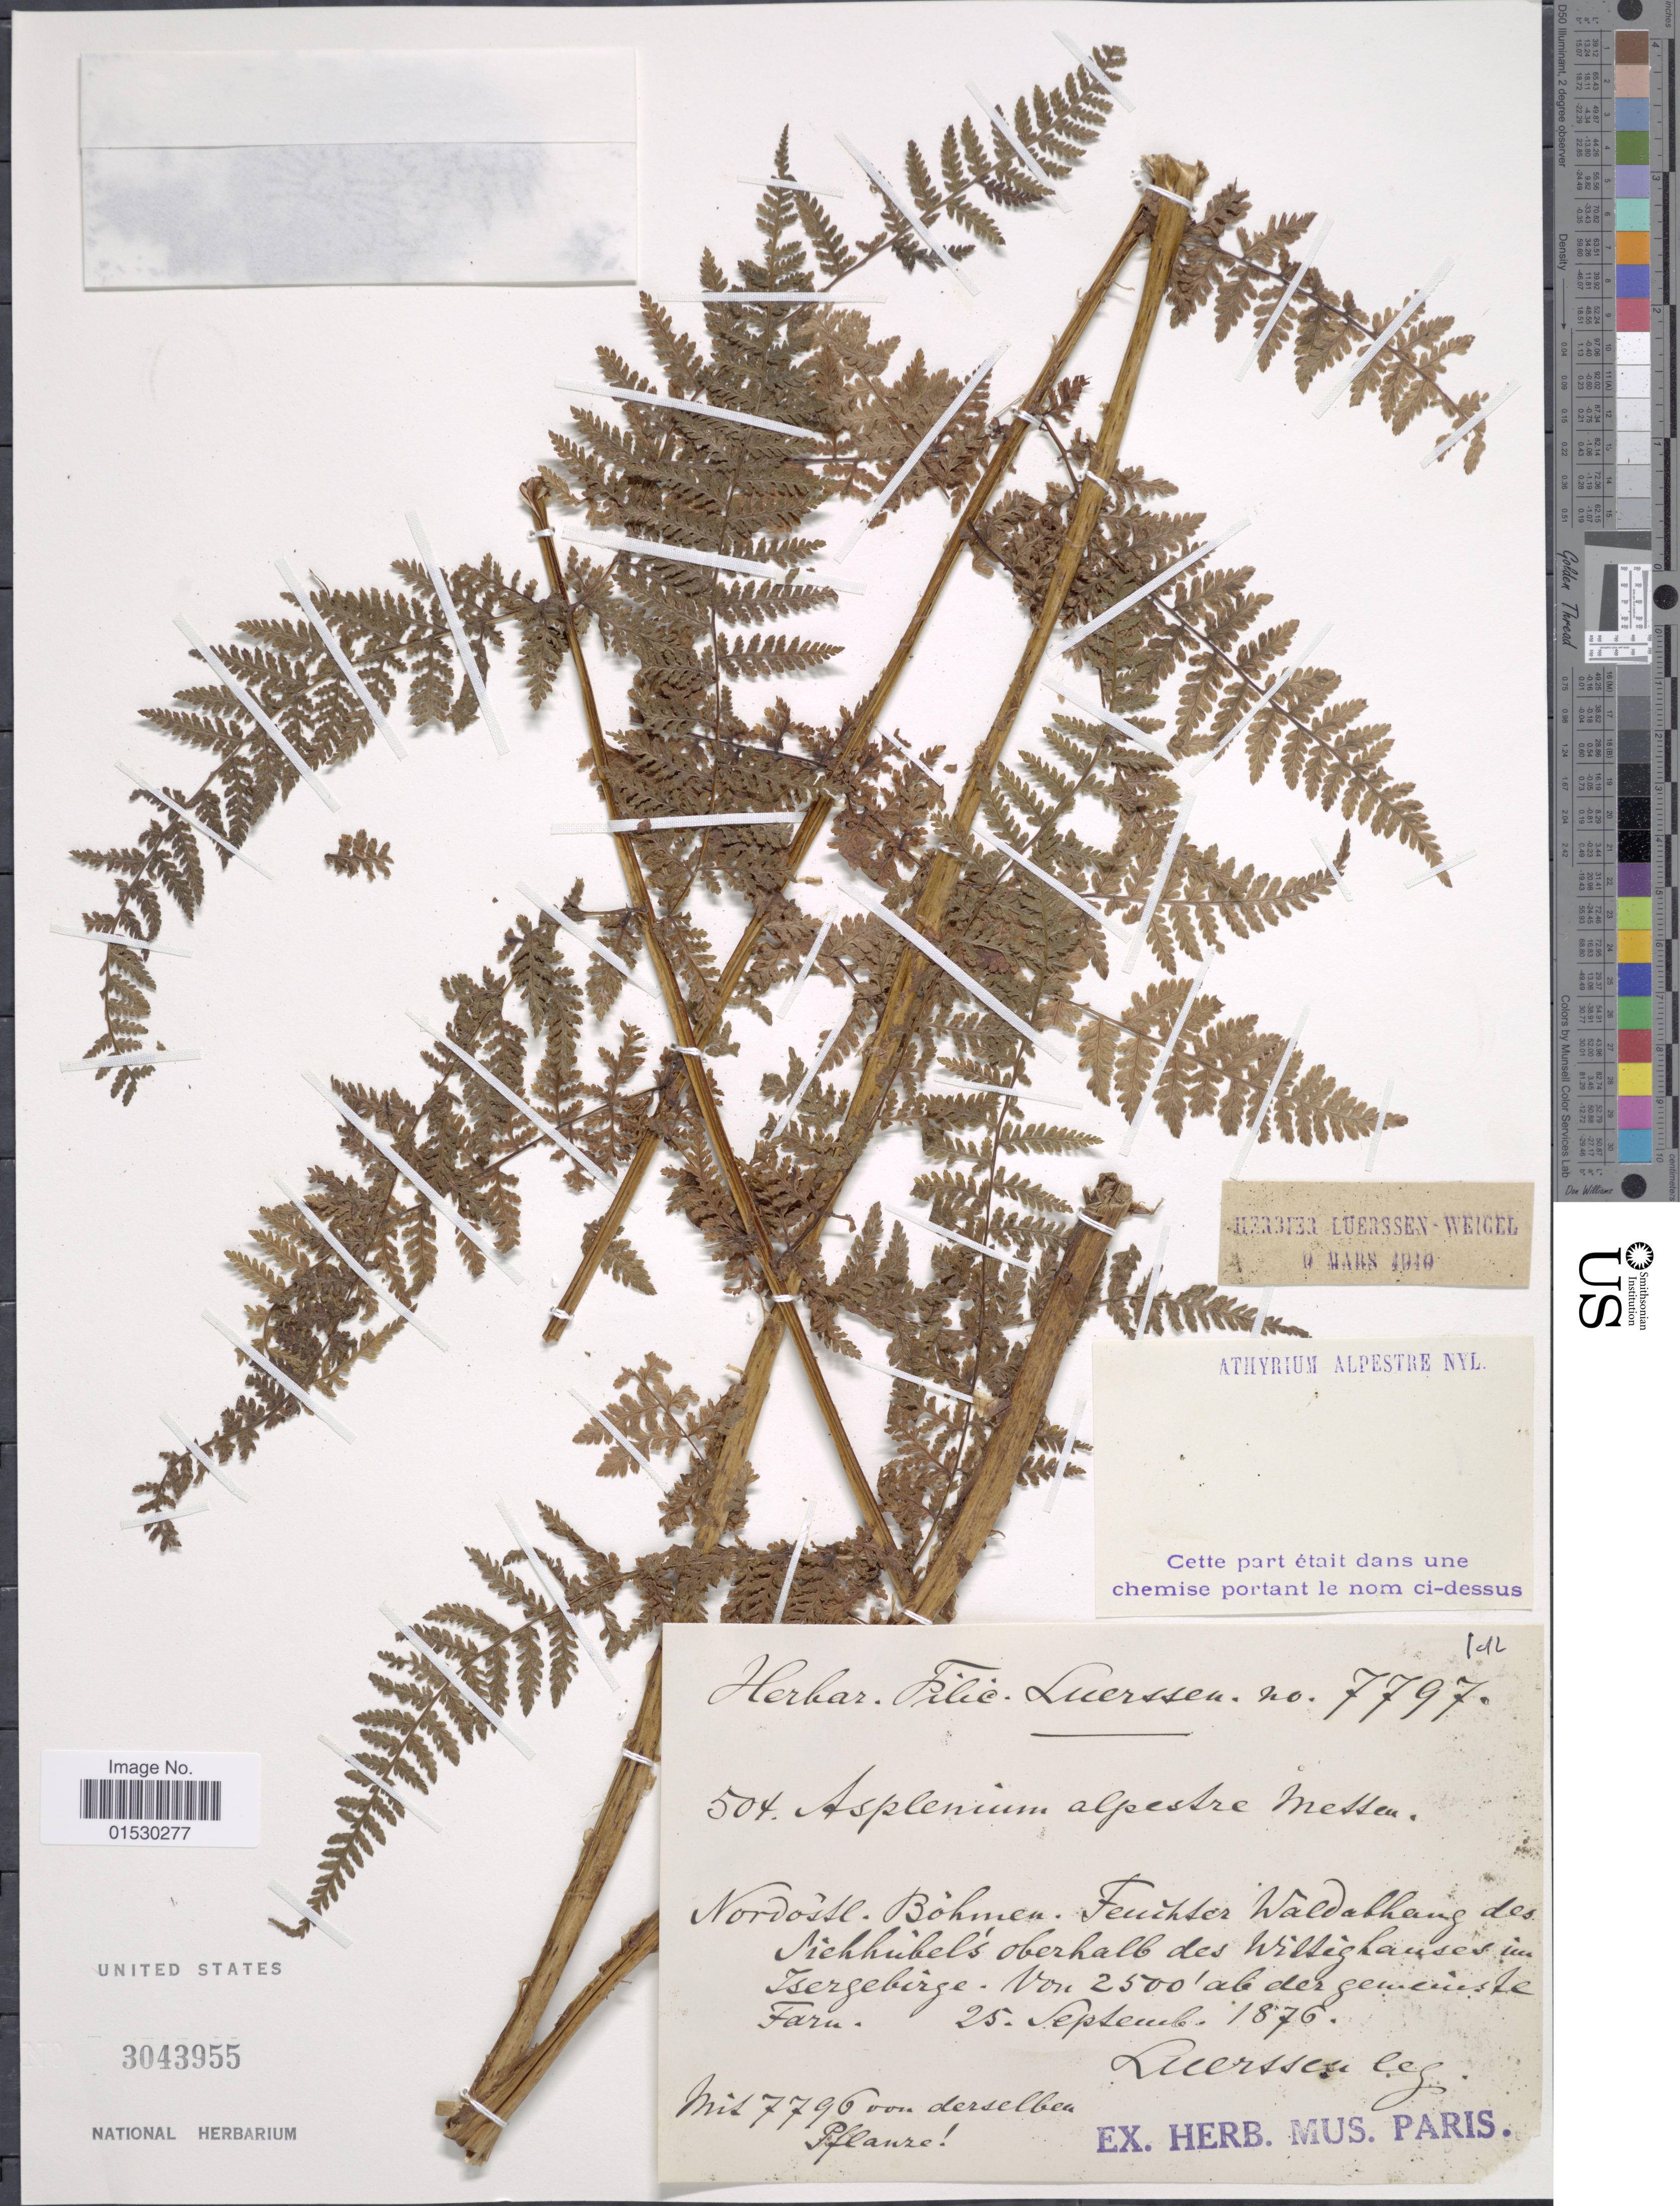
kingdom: Plantae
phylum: Tracheophyta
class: Polypodiopsida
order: Polypodiales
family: Athyriaceae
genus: Athyrium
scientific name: Athyrium alpestre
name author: (Hoppe) Rylands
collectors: Luerssen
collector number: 7797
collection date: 1876-09-25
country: Germany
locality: Norvoiste Bohmen. Feuchter Waldabhang des Sichhubels overhalb des Willighauses iu Isergebrige [interpreted]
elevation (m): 762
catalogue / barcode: US 3043955